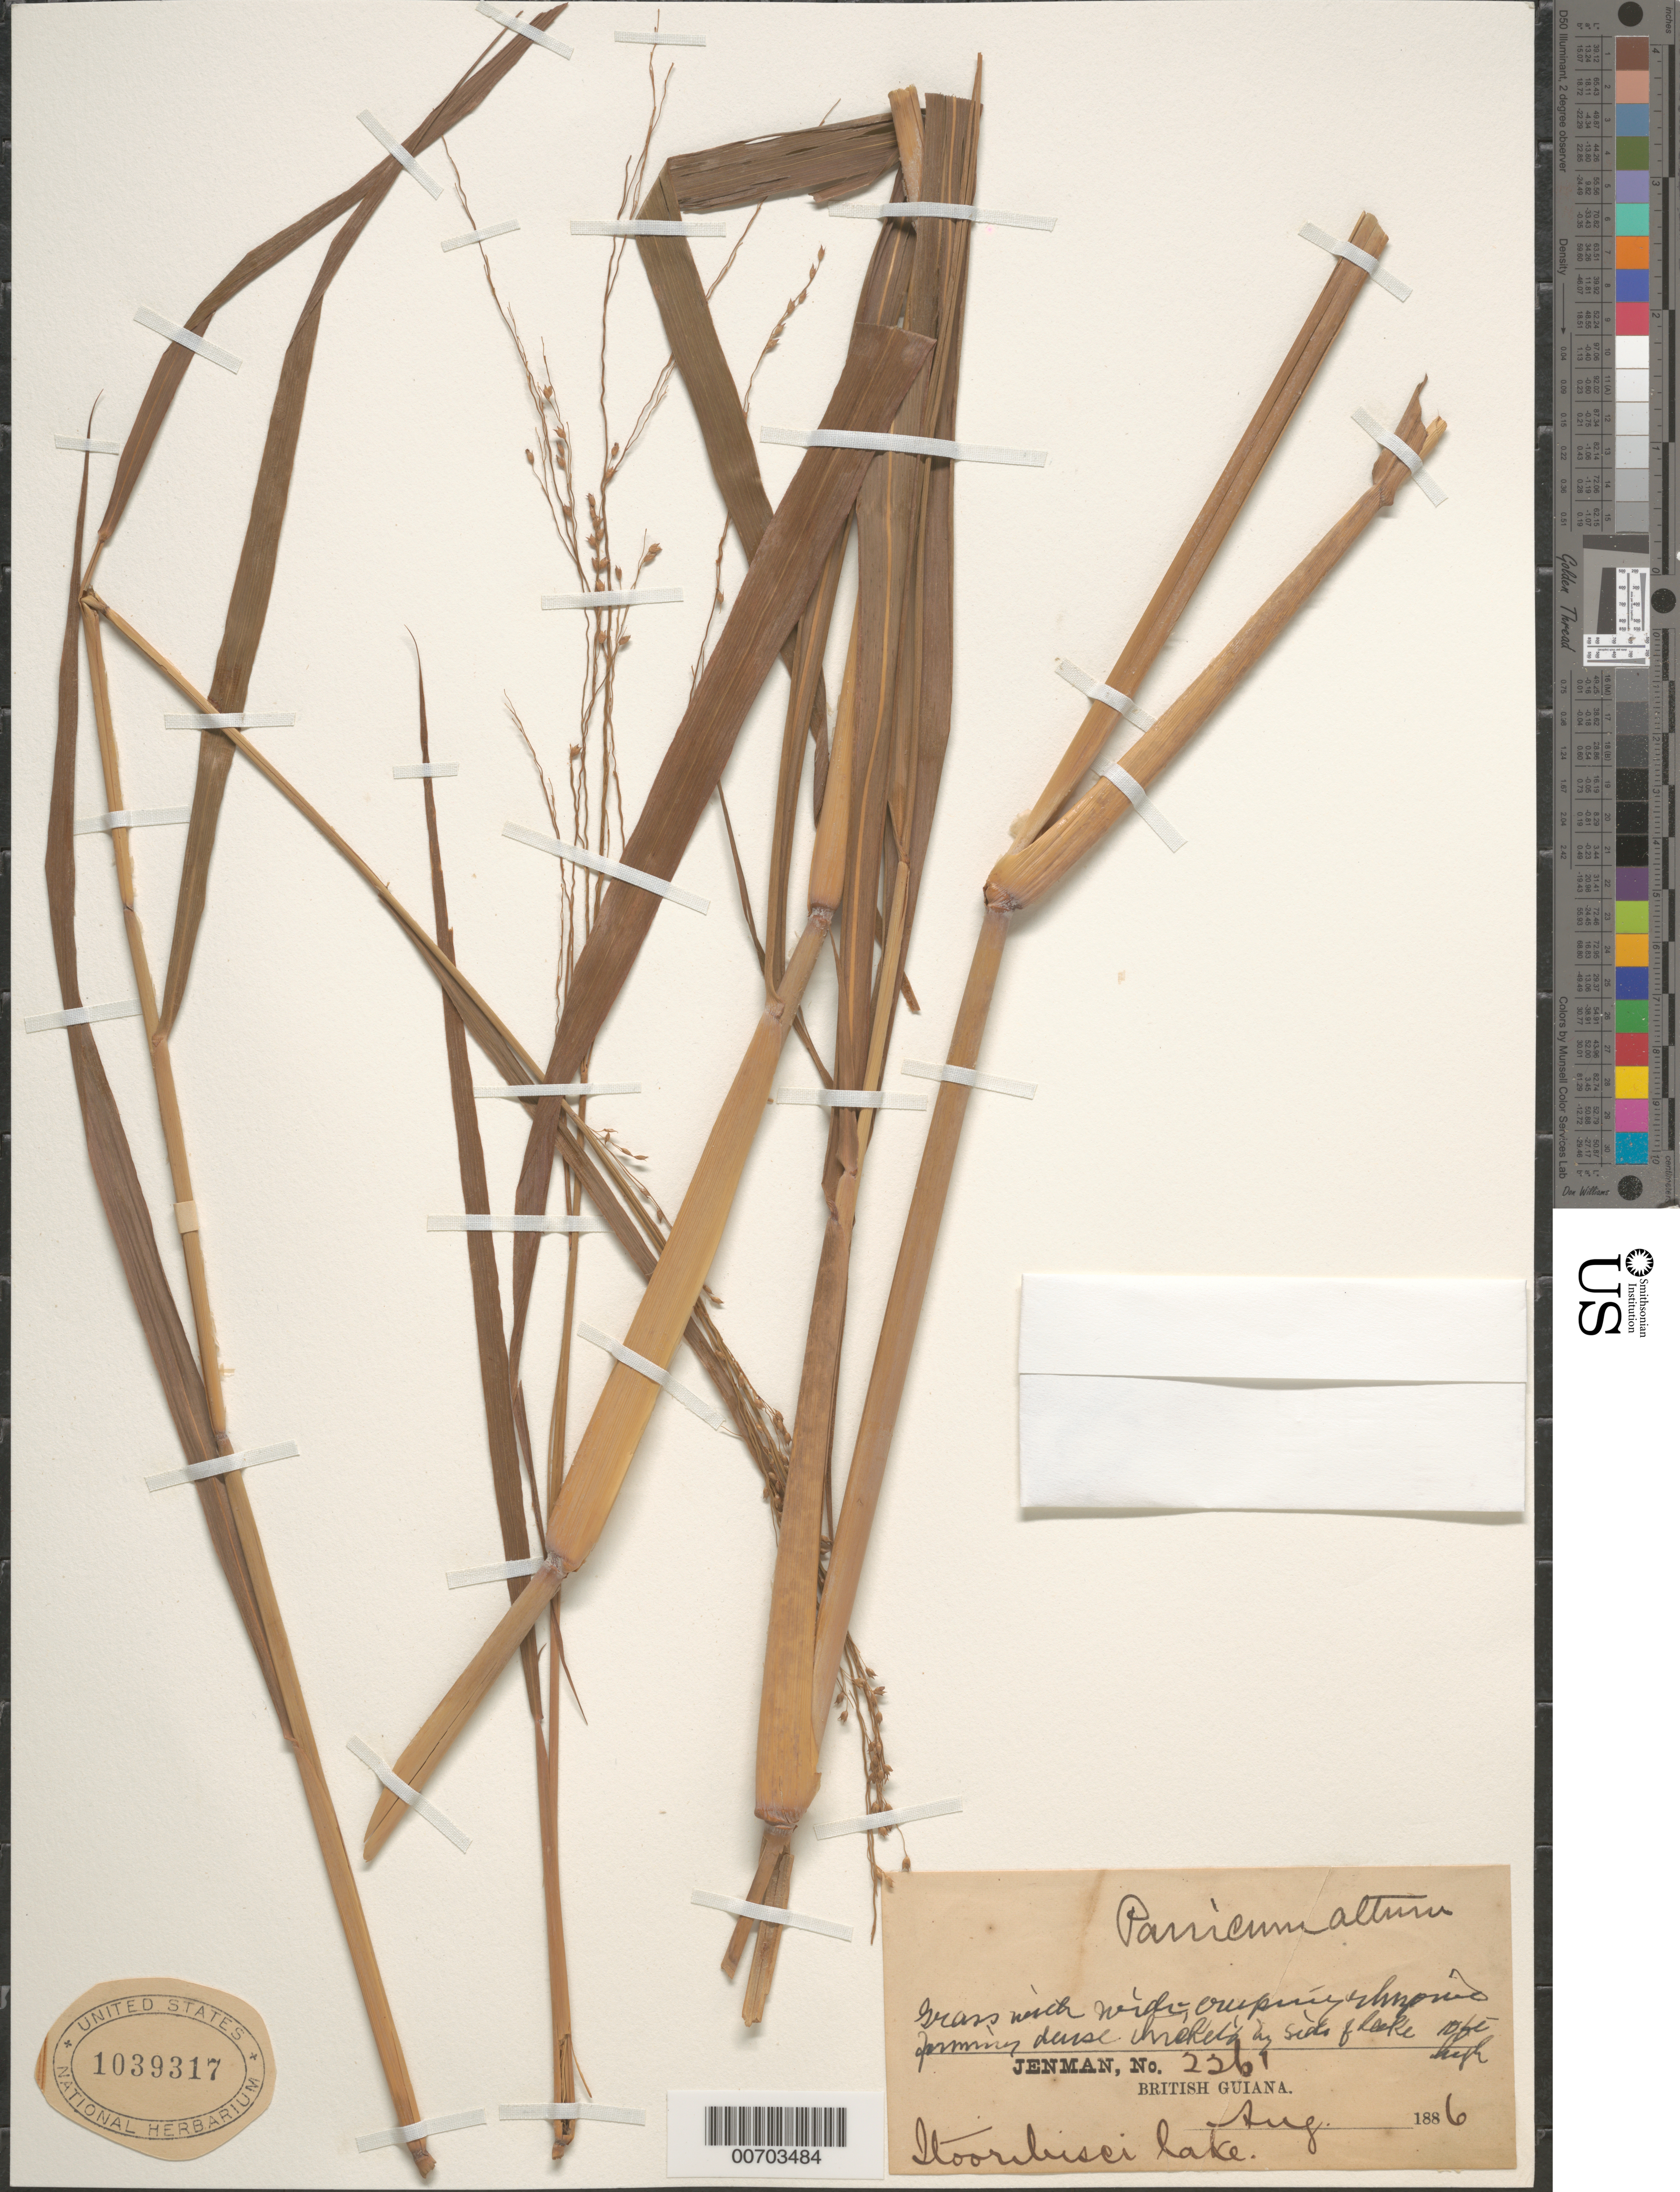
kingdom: Plantae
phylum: Tracheophyta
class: Liliopsida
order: Poales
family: Poaceae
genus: Panicum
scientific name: Panicum altum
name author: Hitchc. & Chase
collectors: G. S. Jenman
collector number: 2261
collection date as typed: August 1886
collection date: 1886-08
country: Guyana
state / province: Pomeroon-Supenaam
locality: Ituribisci Lake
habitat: Side of lake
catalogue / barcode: US 1039317